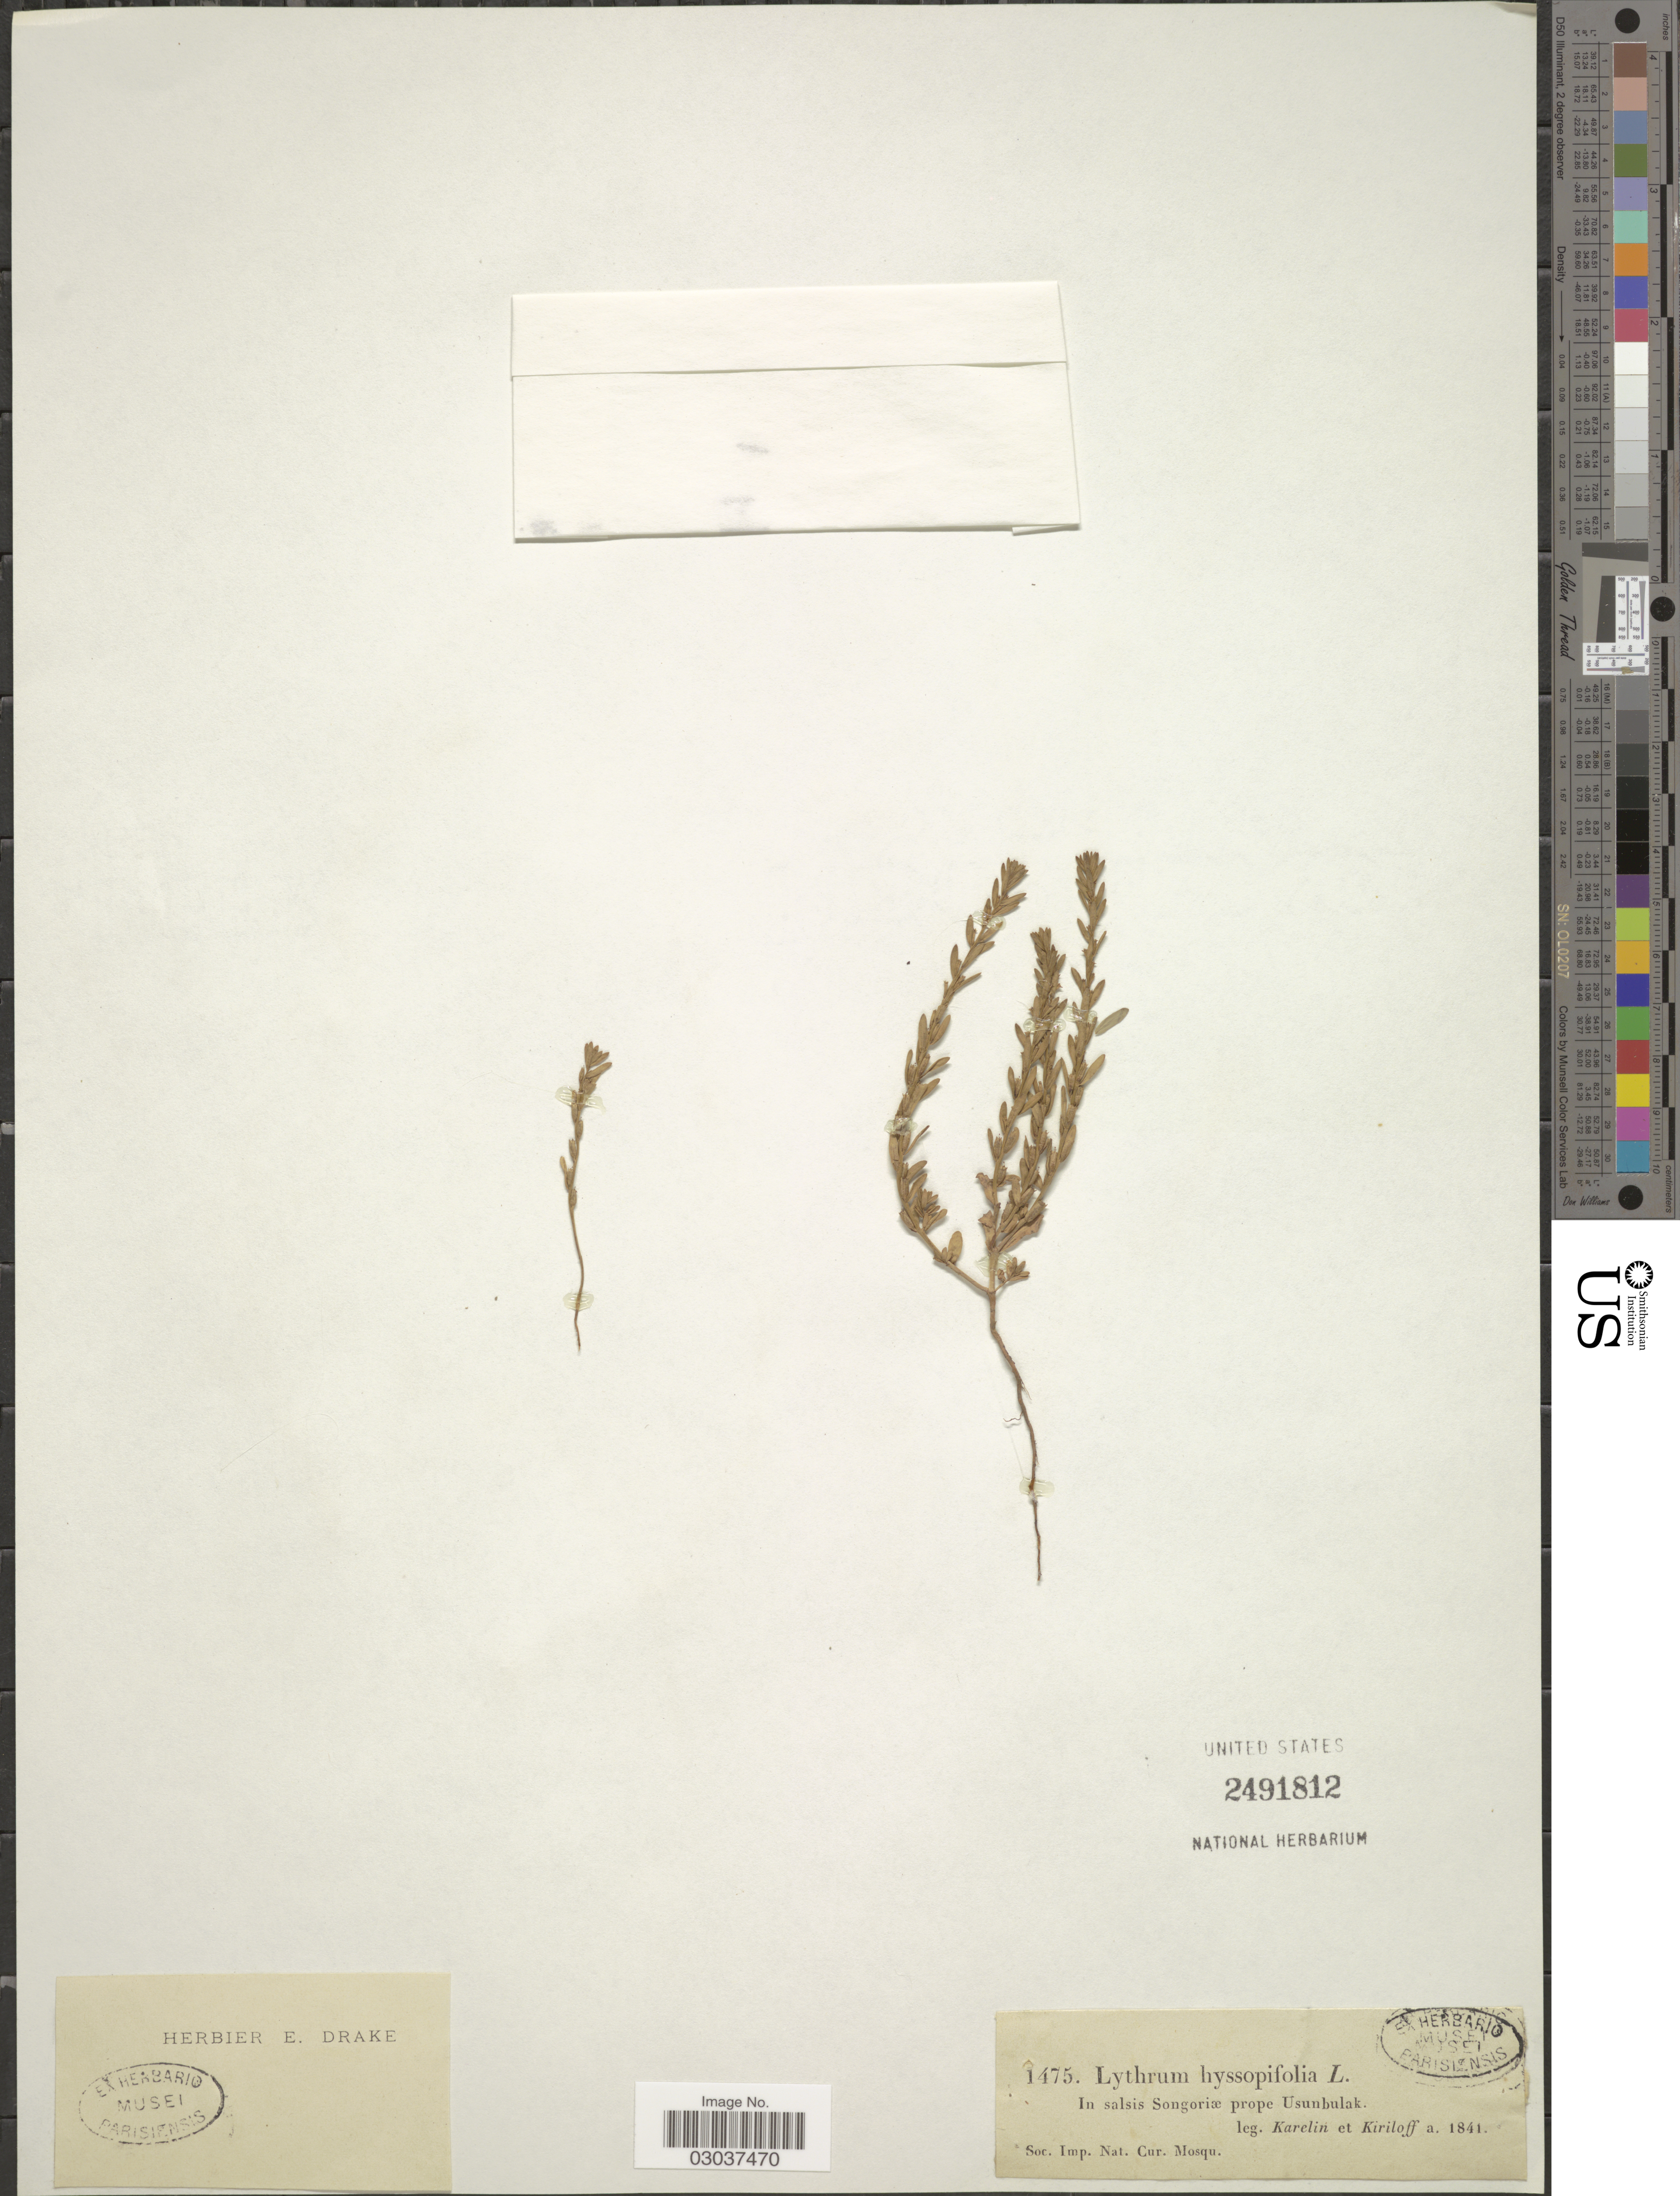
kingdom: Plantae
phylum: Tracheophyta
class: Magnoliopsida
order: Myrtales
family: Lythraceae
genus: Lythrum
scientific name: Lythrum hyssopifolia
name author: L.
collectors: Karelin & Kiriloff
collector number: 1475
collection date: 1841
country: Kyrgyzstan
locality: In salsis Songoriæ prope Usunbulak.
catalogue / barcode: US 2491812